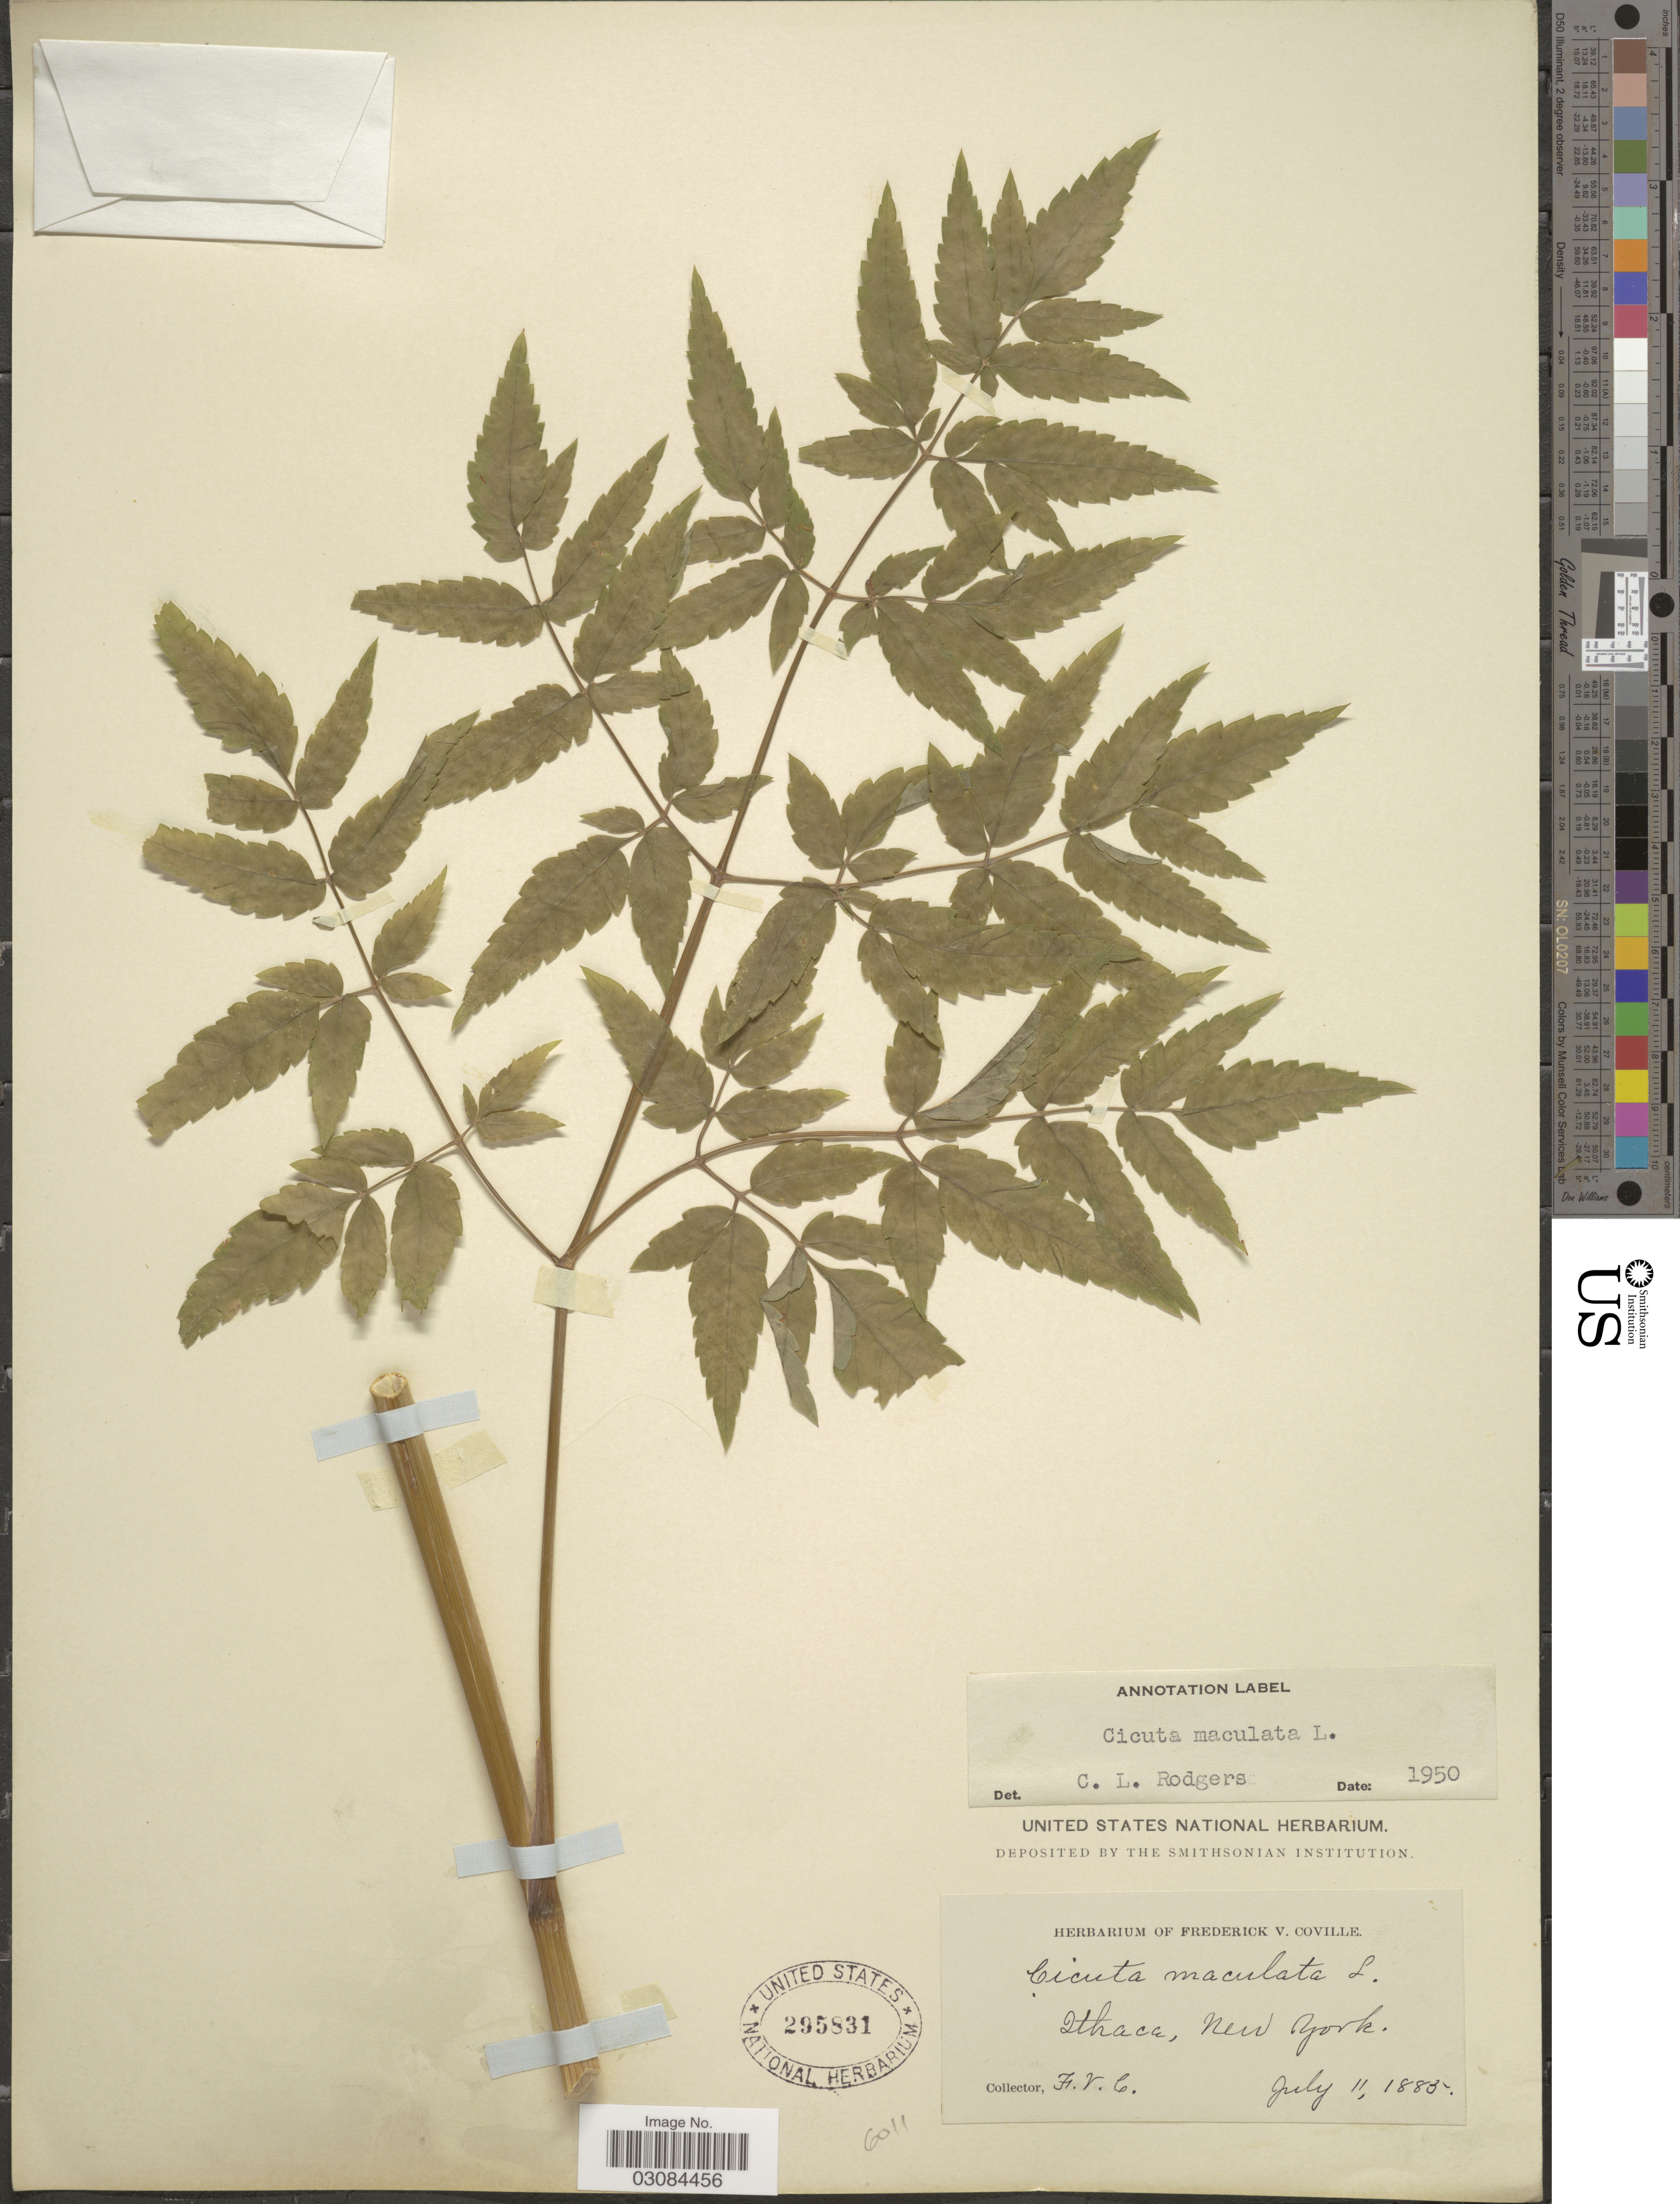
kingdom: Plantae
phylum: Tracheophyta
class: Magnoliopsida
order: Apiales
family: Apiaceae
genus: Cicuta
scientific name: Cicuta maculata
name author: L.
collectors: F. V. Coville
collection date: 1885-07-11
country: United States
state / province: New York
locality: Ithaca.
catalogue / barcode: US 295831